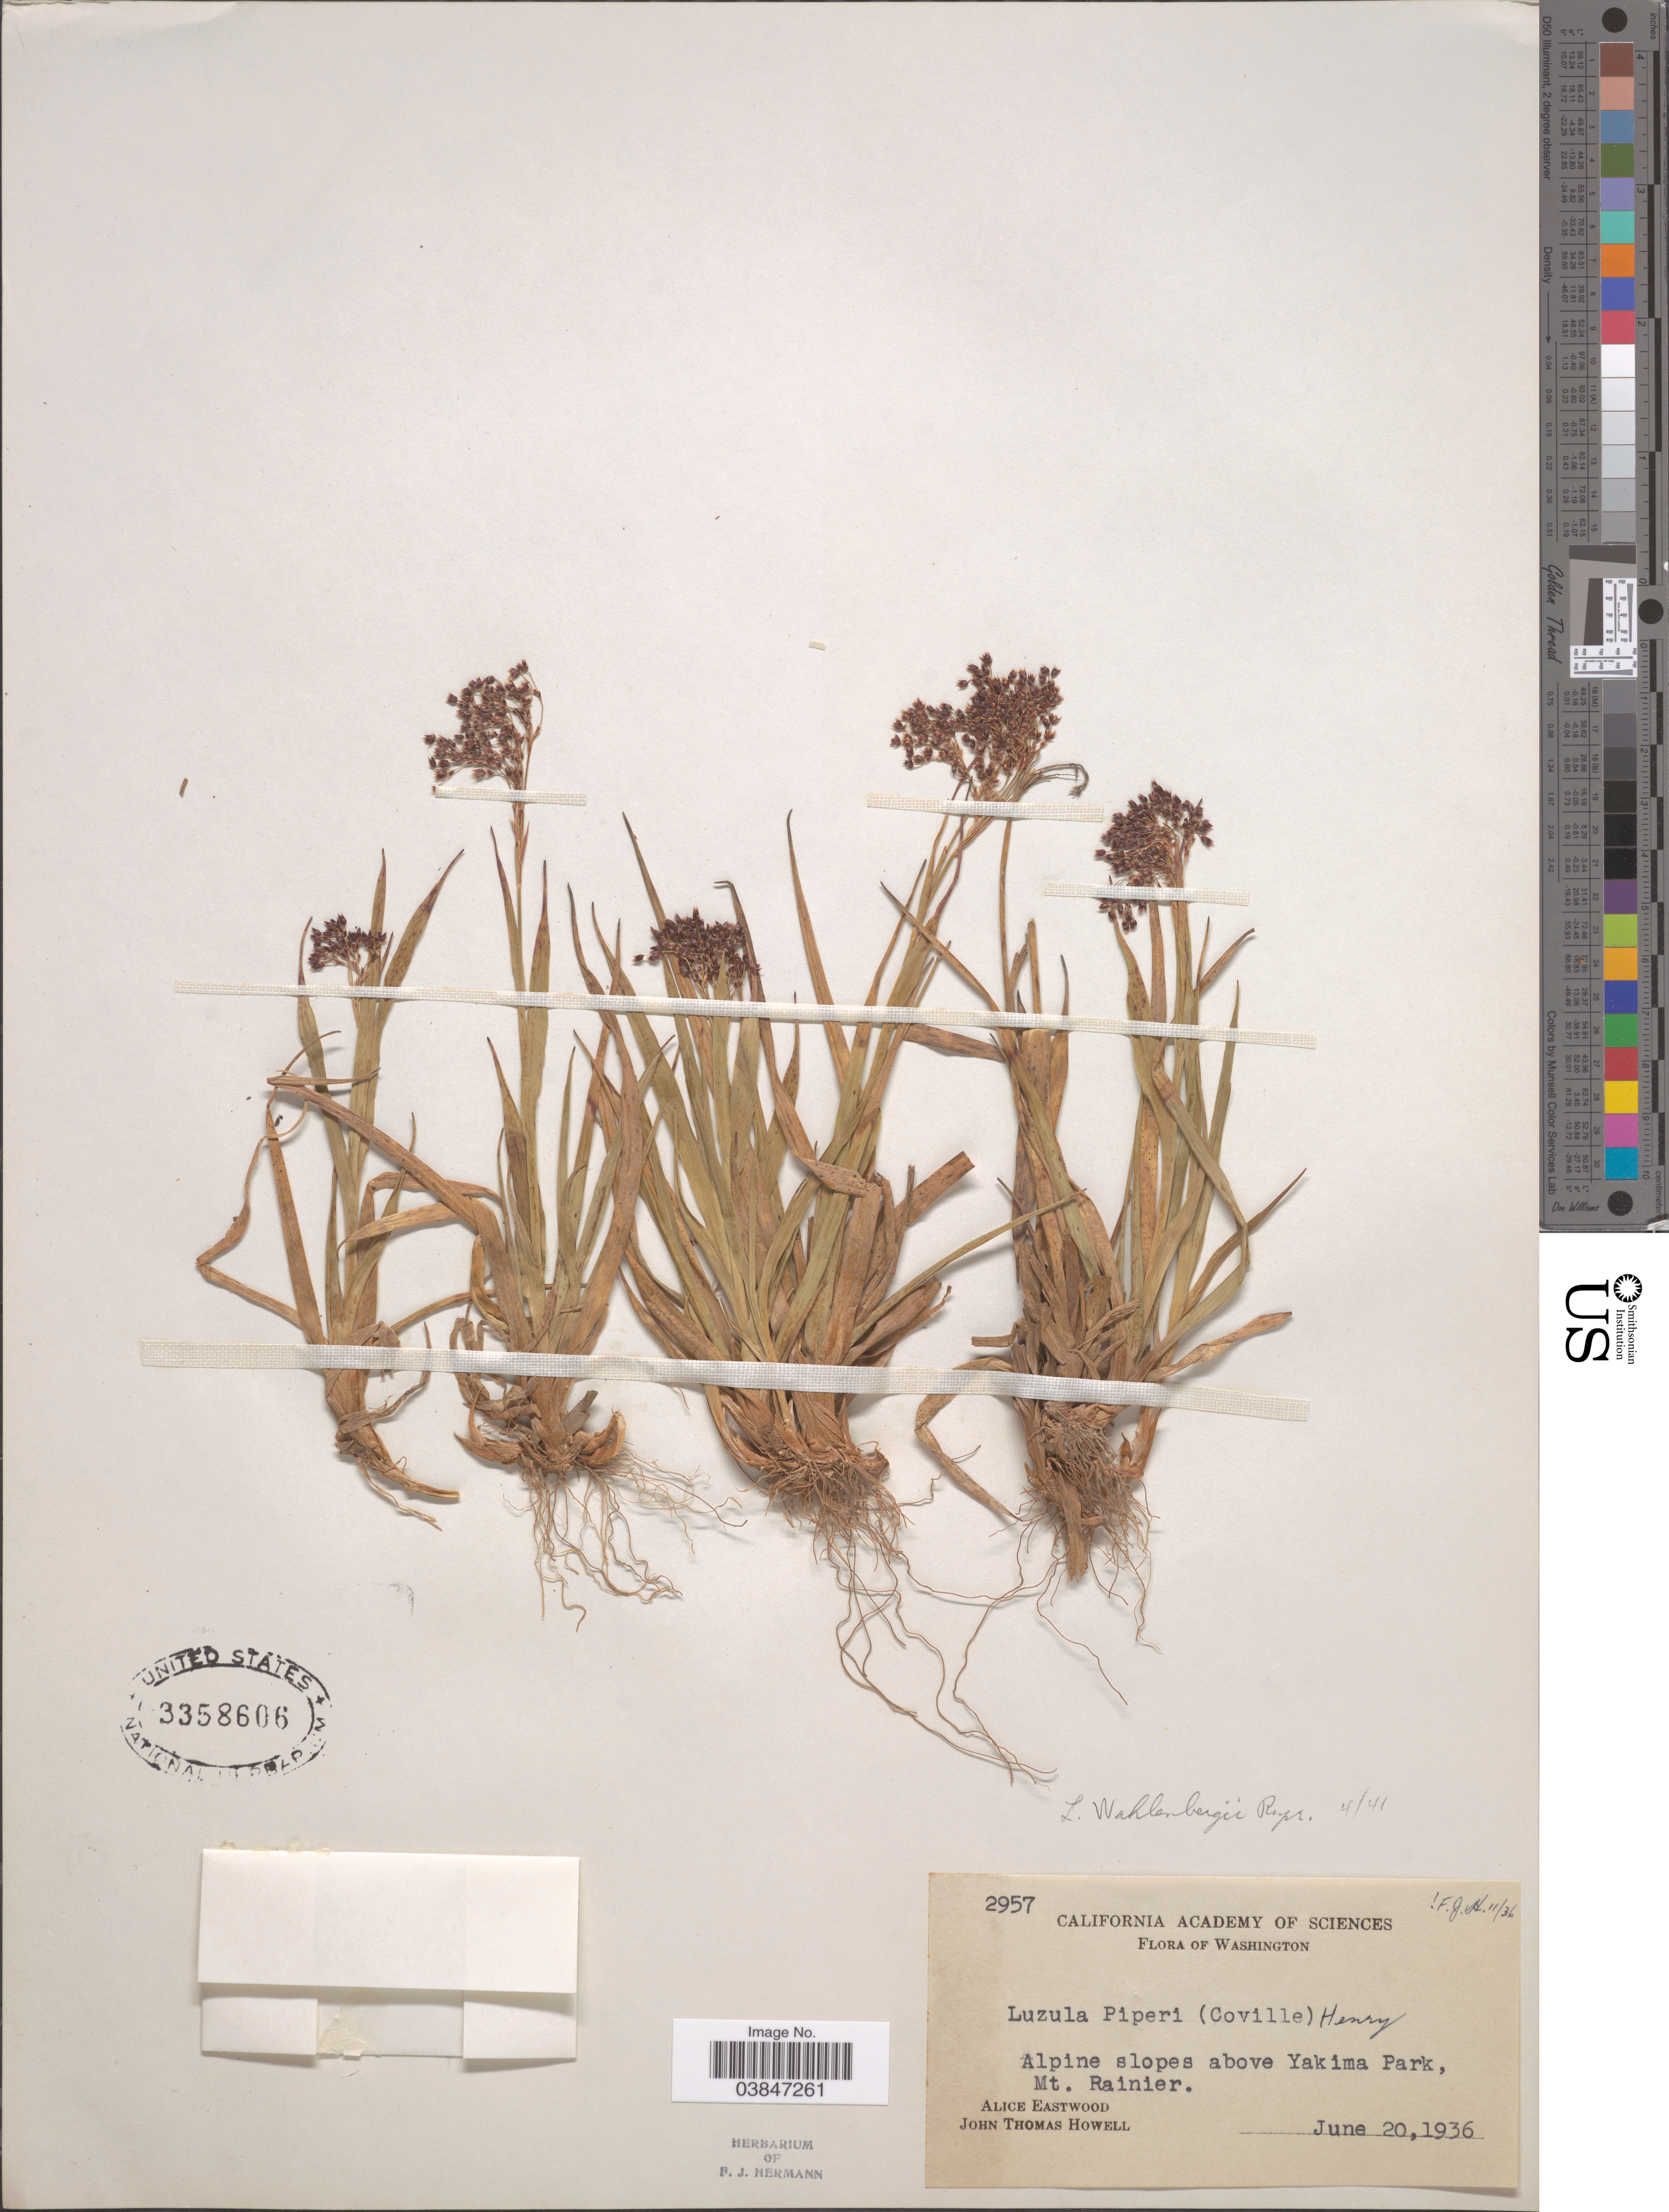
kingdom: Plantae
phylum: Tracheophyta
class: Liliopsida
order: Poales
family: Juncaceae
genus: Luzula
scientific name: Luzula wahlenbergii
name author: Rupr.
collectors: A. Eastwood & J. T. Howell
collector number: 2957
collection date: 1936-06-20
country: United States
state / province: Washington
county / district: Yakima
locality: Alpine slopes above Yakima Park, Mt. Rainier.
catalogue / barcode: US 3358606